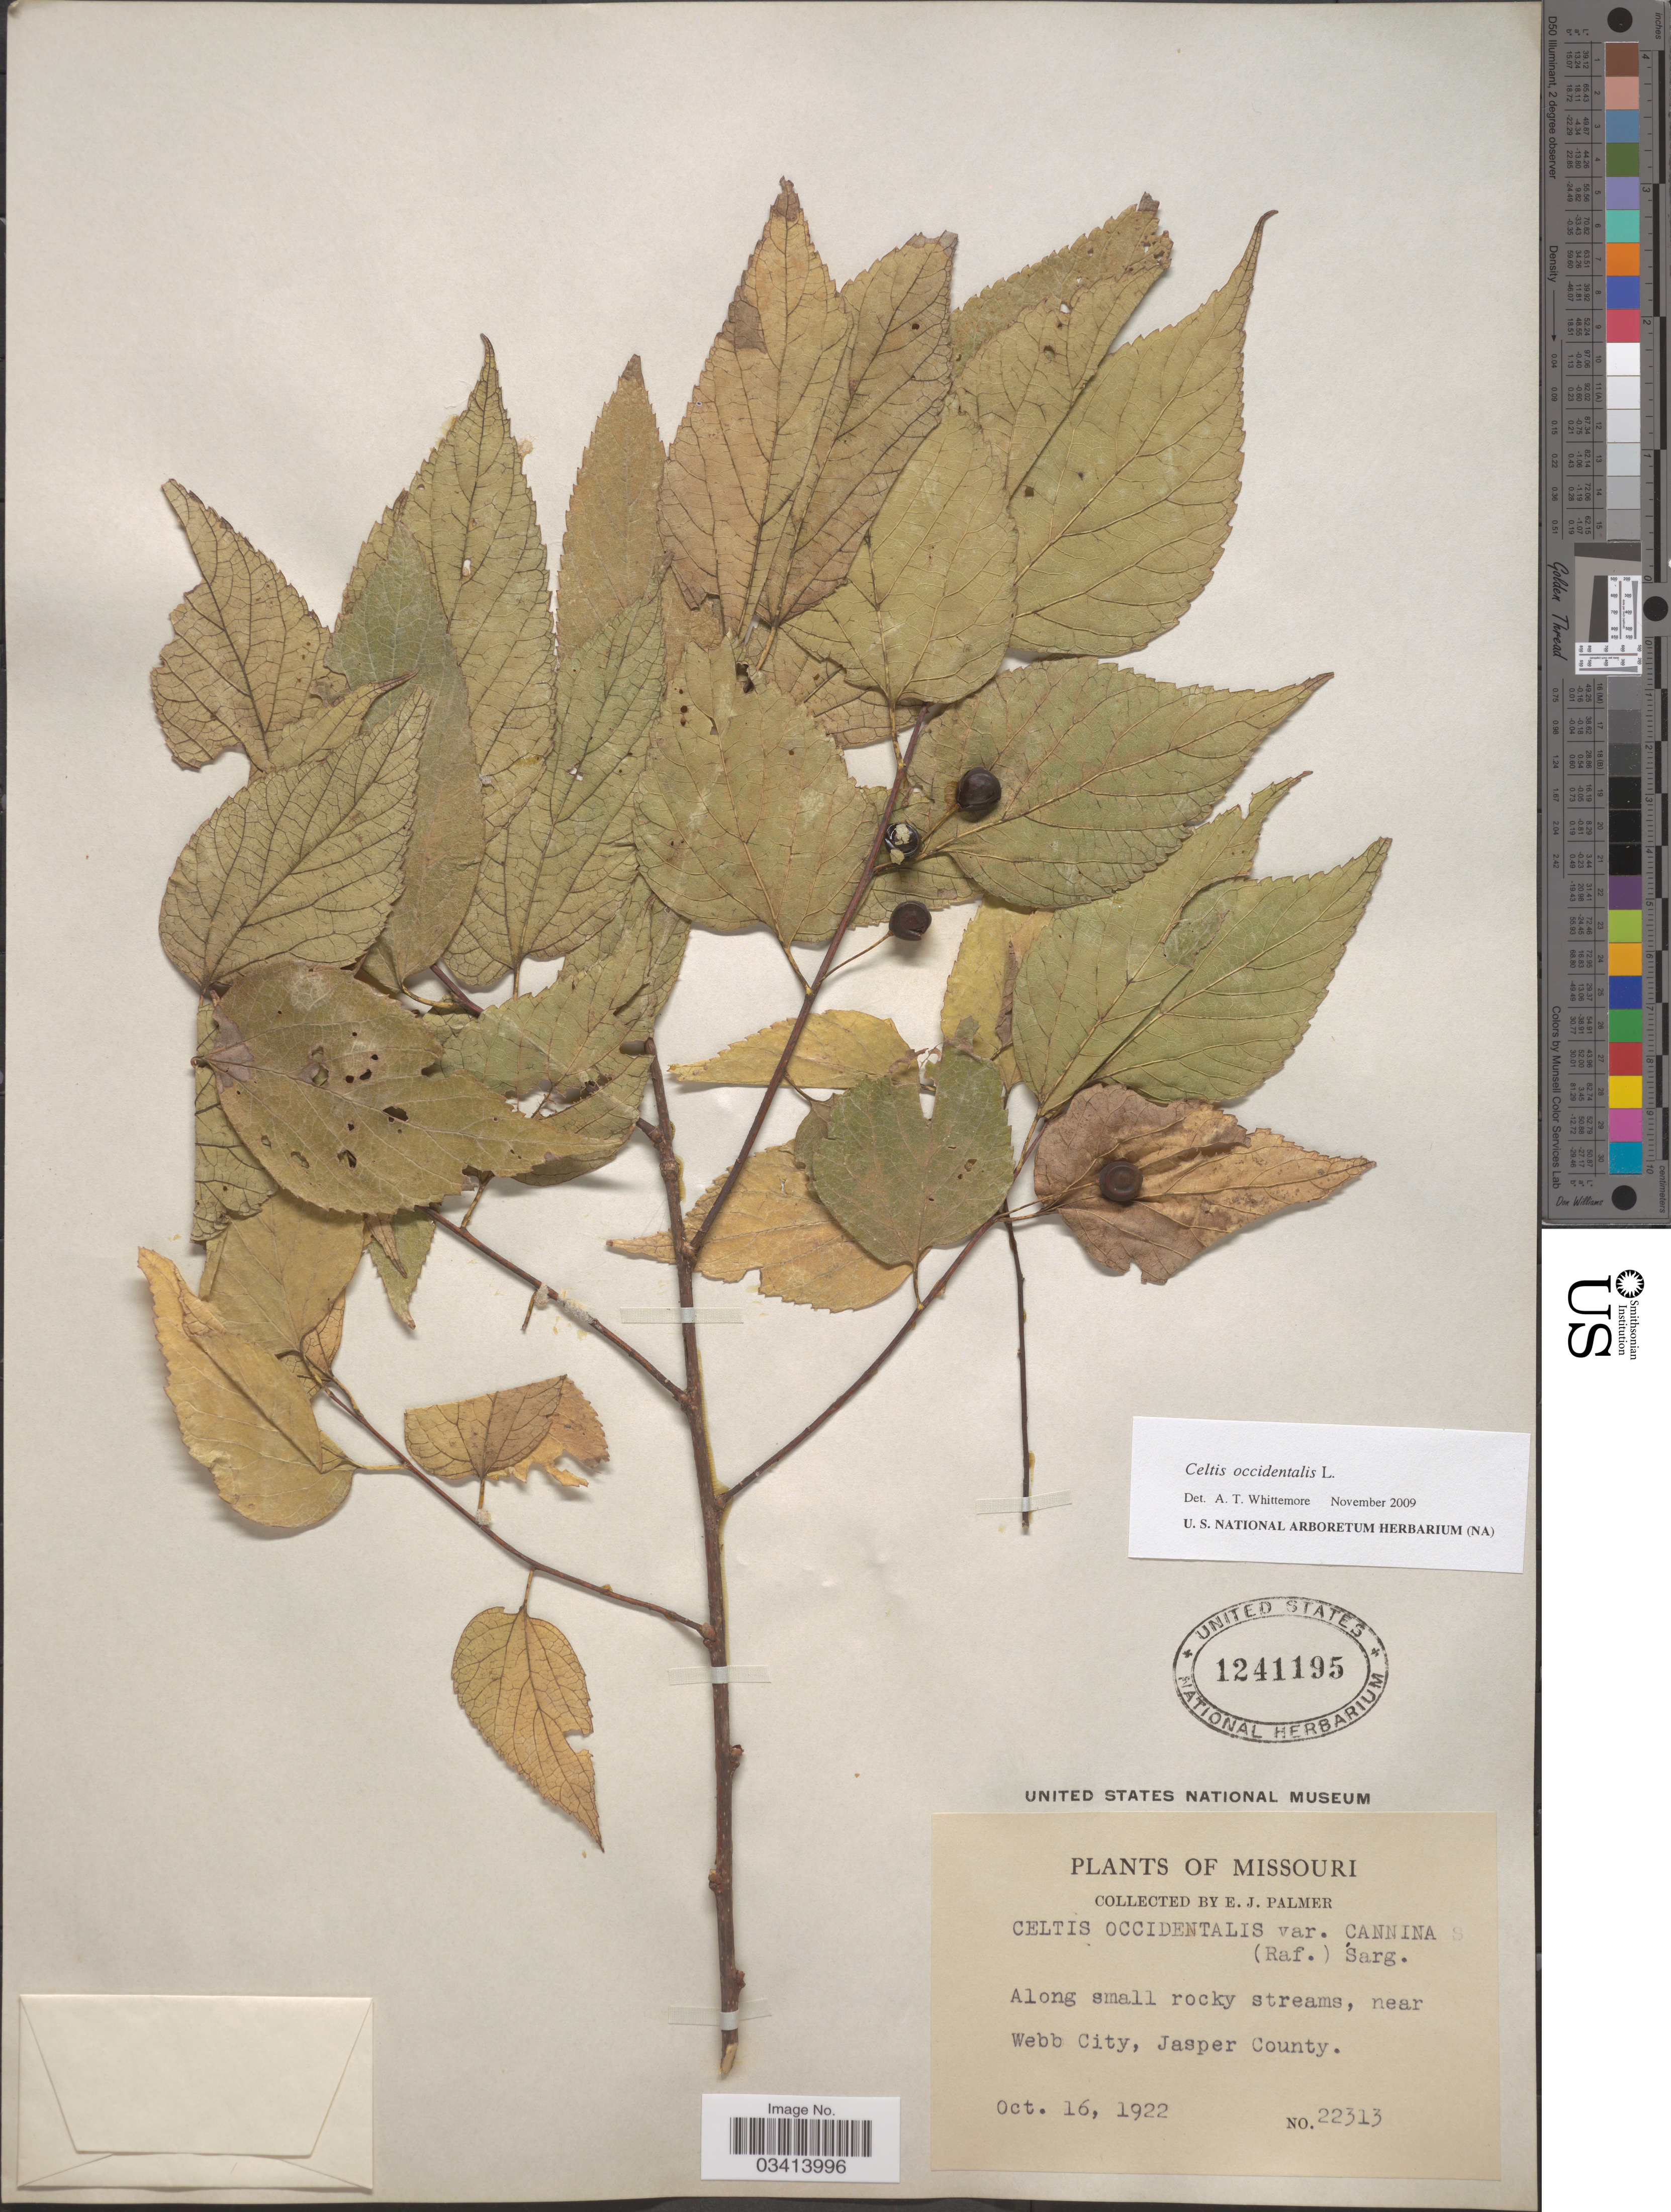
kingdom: Plantae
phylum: Tracheophyta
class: Magnoliopsida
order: Rosales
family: Cannabaceae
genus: Celtis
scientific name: Celtis occidentalis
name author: L.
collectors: E. J. Palmer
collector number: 22313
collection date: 1922-10-16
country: United States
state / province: Missouri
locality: Near Webb City, Jasper County.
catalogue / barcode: US 1241195